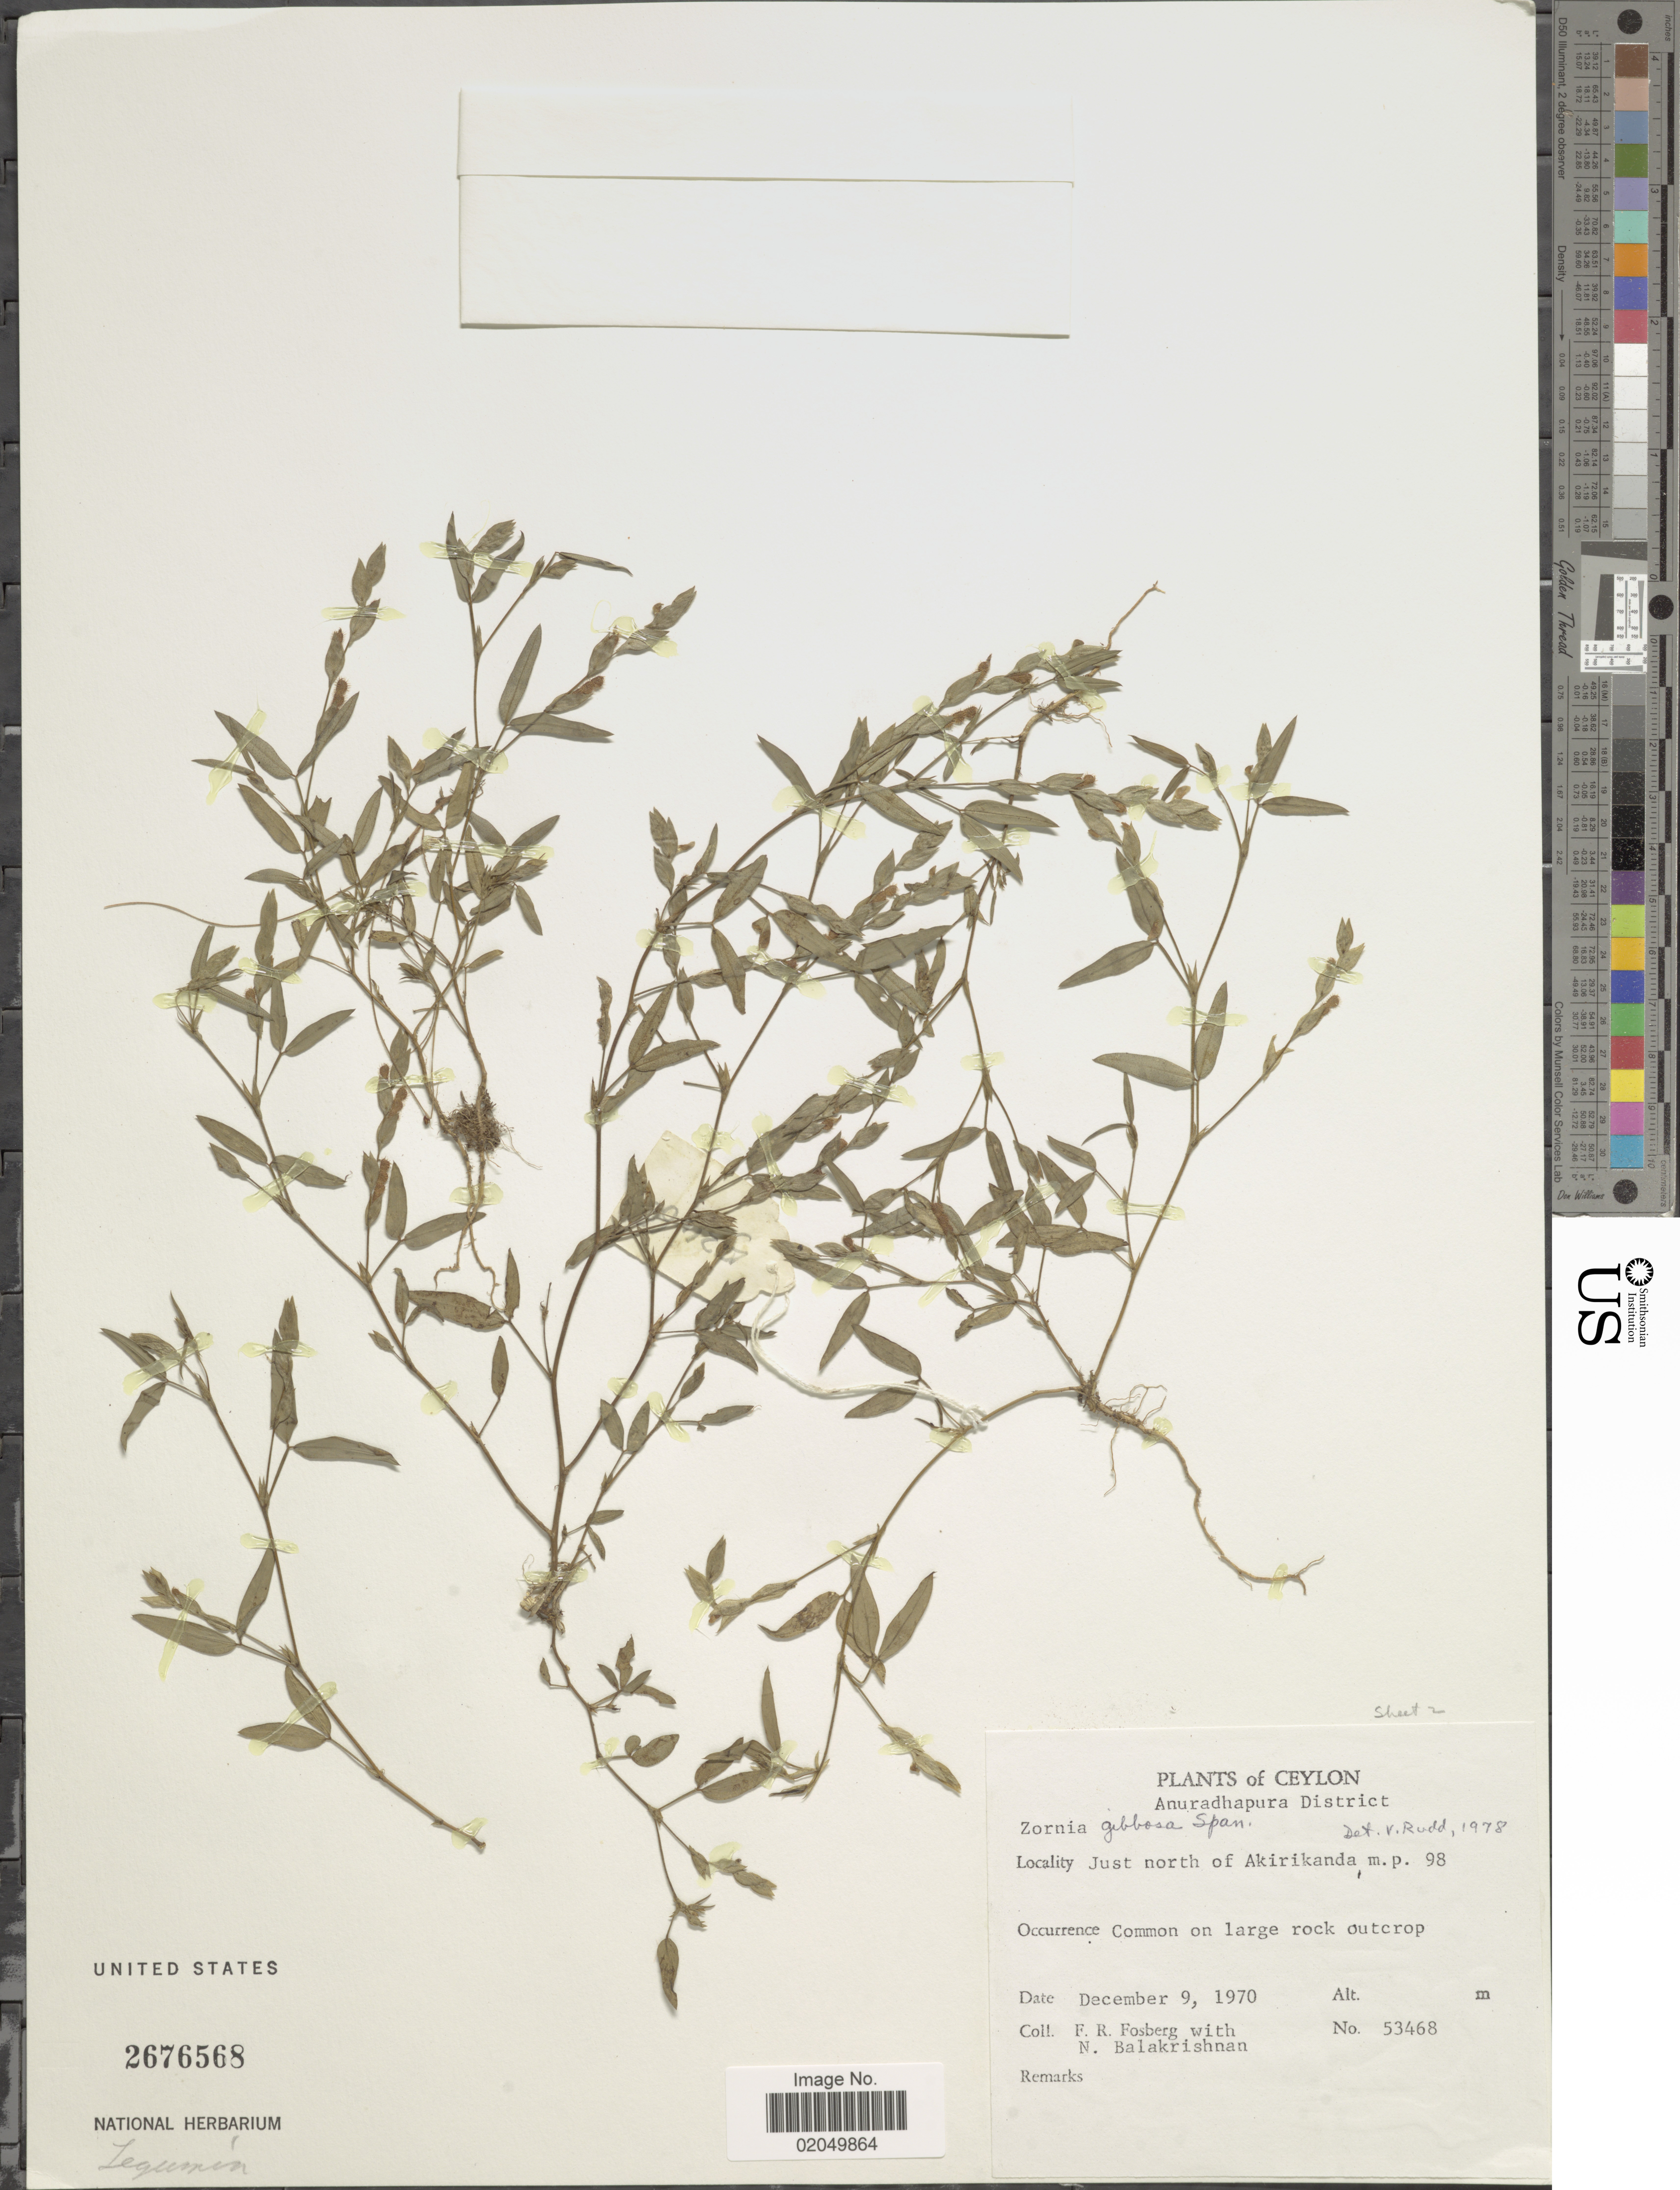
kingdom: Plantae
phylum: Tracheophyta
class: Magnoliopsida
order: Fabales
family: Fabaceae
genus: Zornia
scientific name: Zornia gibbosa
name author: Spanoghe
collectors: F. R. Fosberg & N. Balakrishnan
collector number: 53468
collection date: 1970-12-09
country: Sri Lanka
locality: Ceylon, Anuradhapura District, just north of Akirikanda, m.p. 98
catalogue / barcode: US 2676568